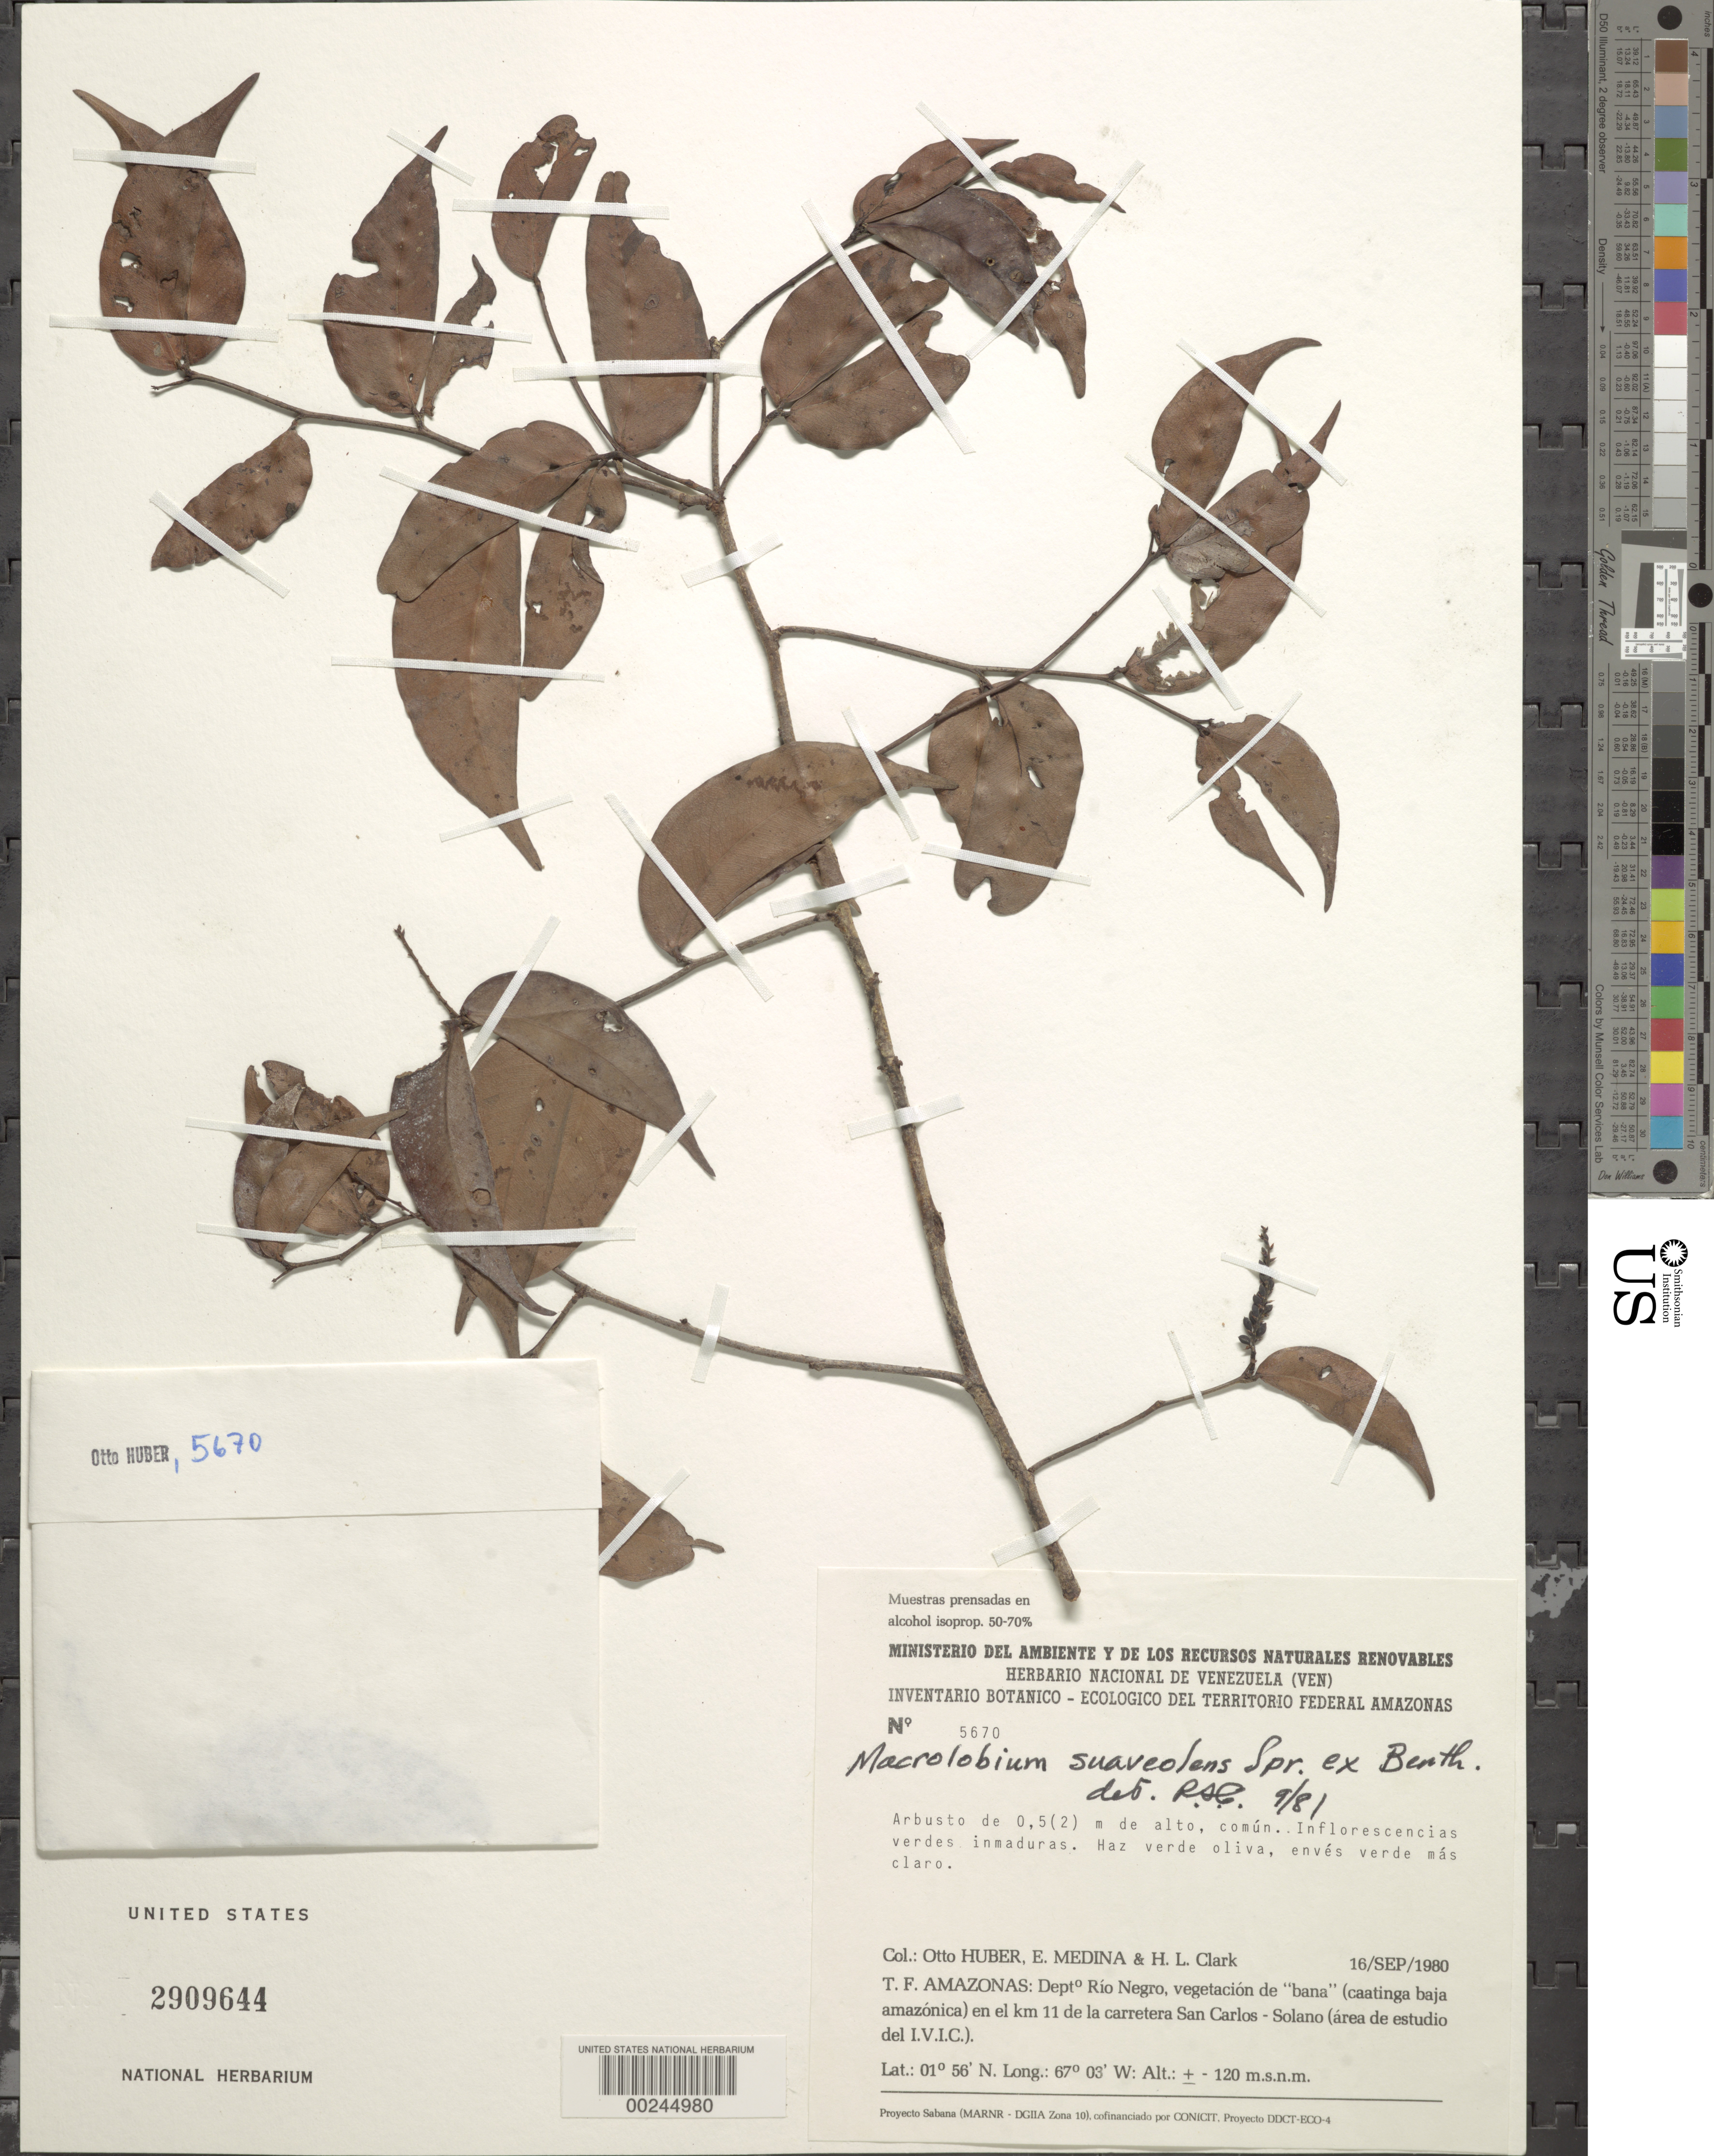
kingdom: Plantae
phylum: Tracheophyta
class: Magnoliopsida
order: Fabales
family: Fabaceae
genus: Macrolobium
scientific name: Macrolobium suaveolens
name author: Spruce ex Benth.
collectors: O. Huber, E. Medina & H. L. Clark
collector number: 5670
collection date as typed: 16 Sep 1980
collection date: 1980-09-16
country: Venezuela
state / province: Amazonas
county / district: Rio Negro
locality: At km 11 of the road san carlos-salano (area studied by i.v.i.c.)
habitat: Caatinga baja amazonica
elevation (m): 120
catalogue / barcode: US 2909644